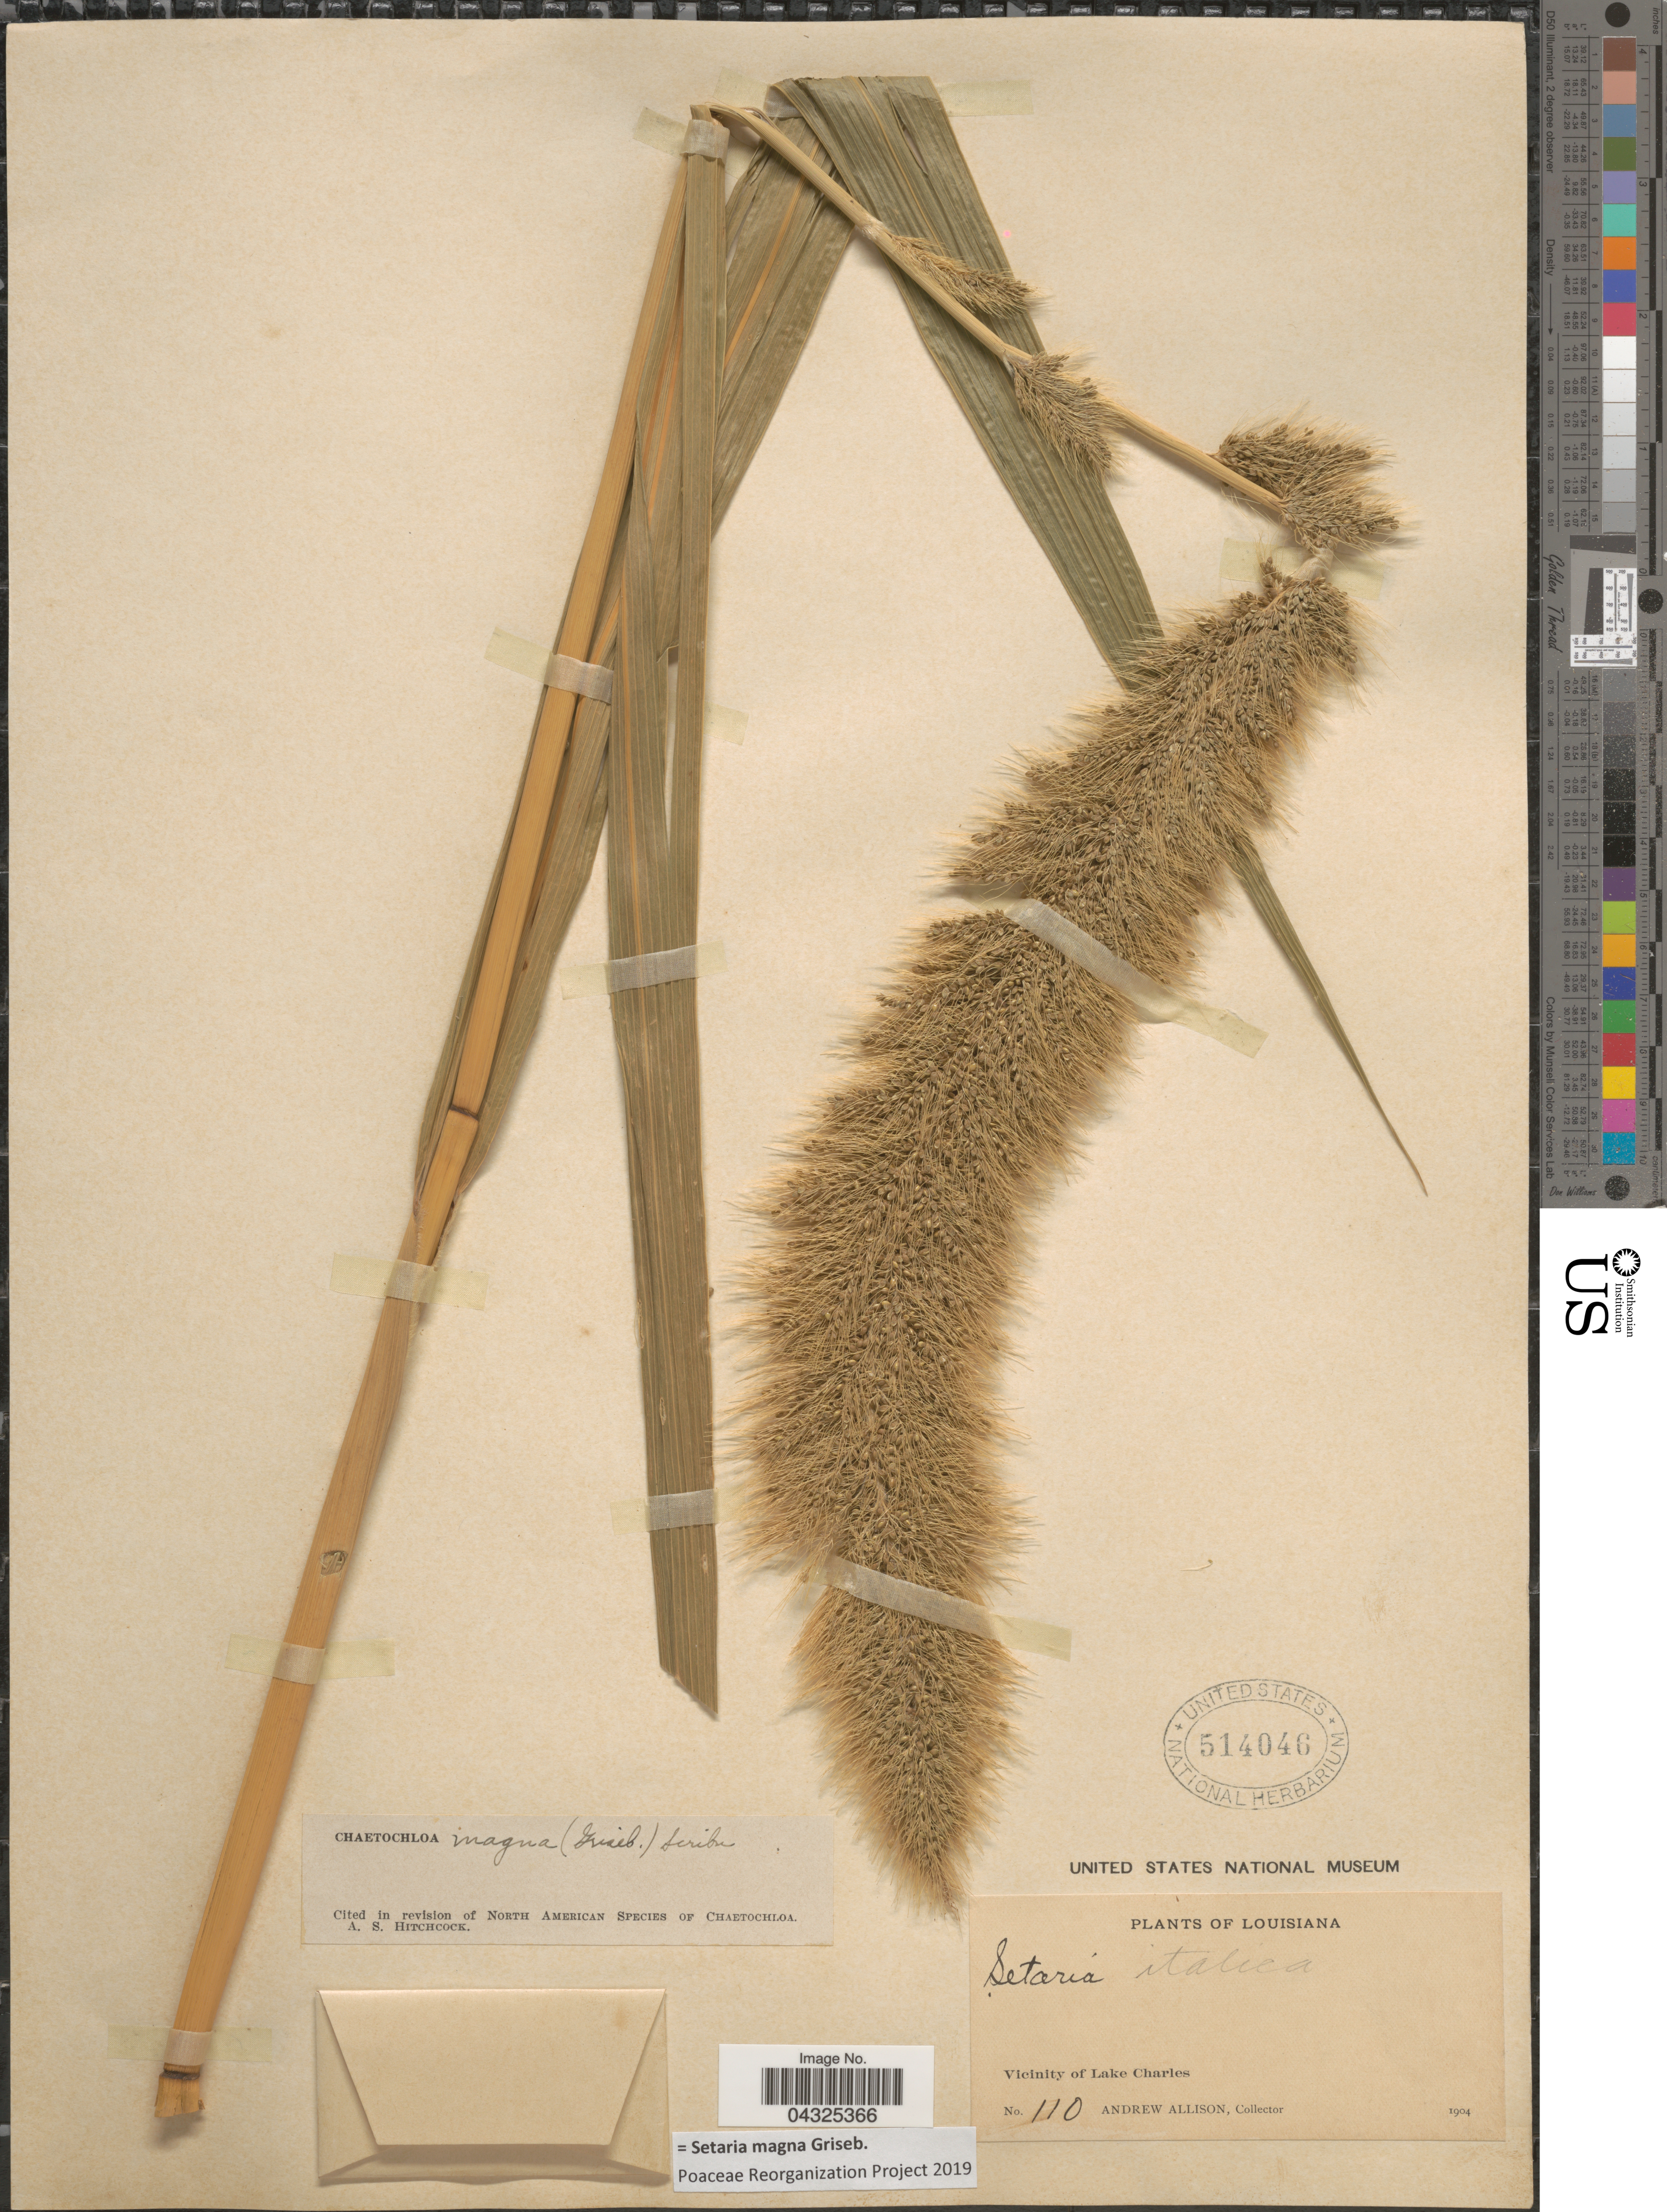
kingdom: Plantae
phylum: Tracheophyta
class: Liliopsida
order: Poales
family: Poaceae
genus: Setaria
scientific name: Setaria magna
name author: Griseb.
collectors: A. Allison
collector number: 110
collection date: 1904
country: United States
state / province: Louisiana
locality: Vicinity of Lake Charles.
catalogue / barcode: US 514046